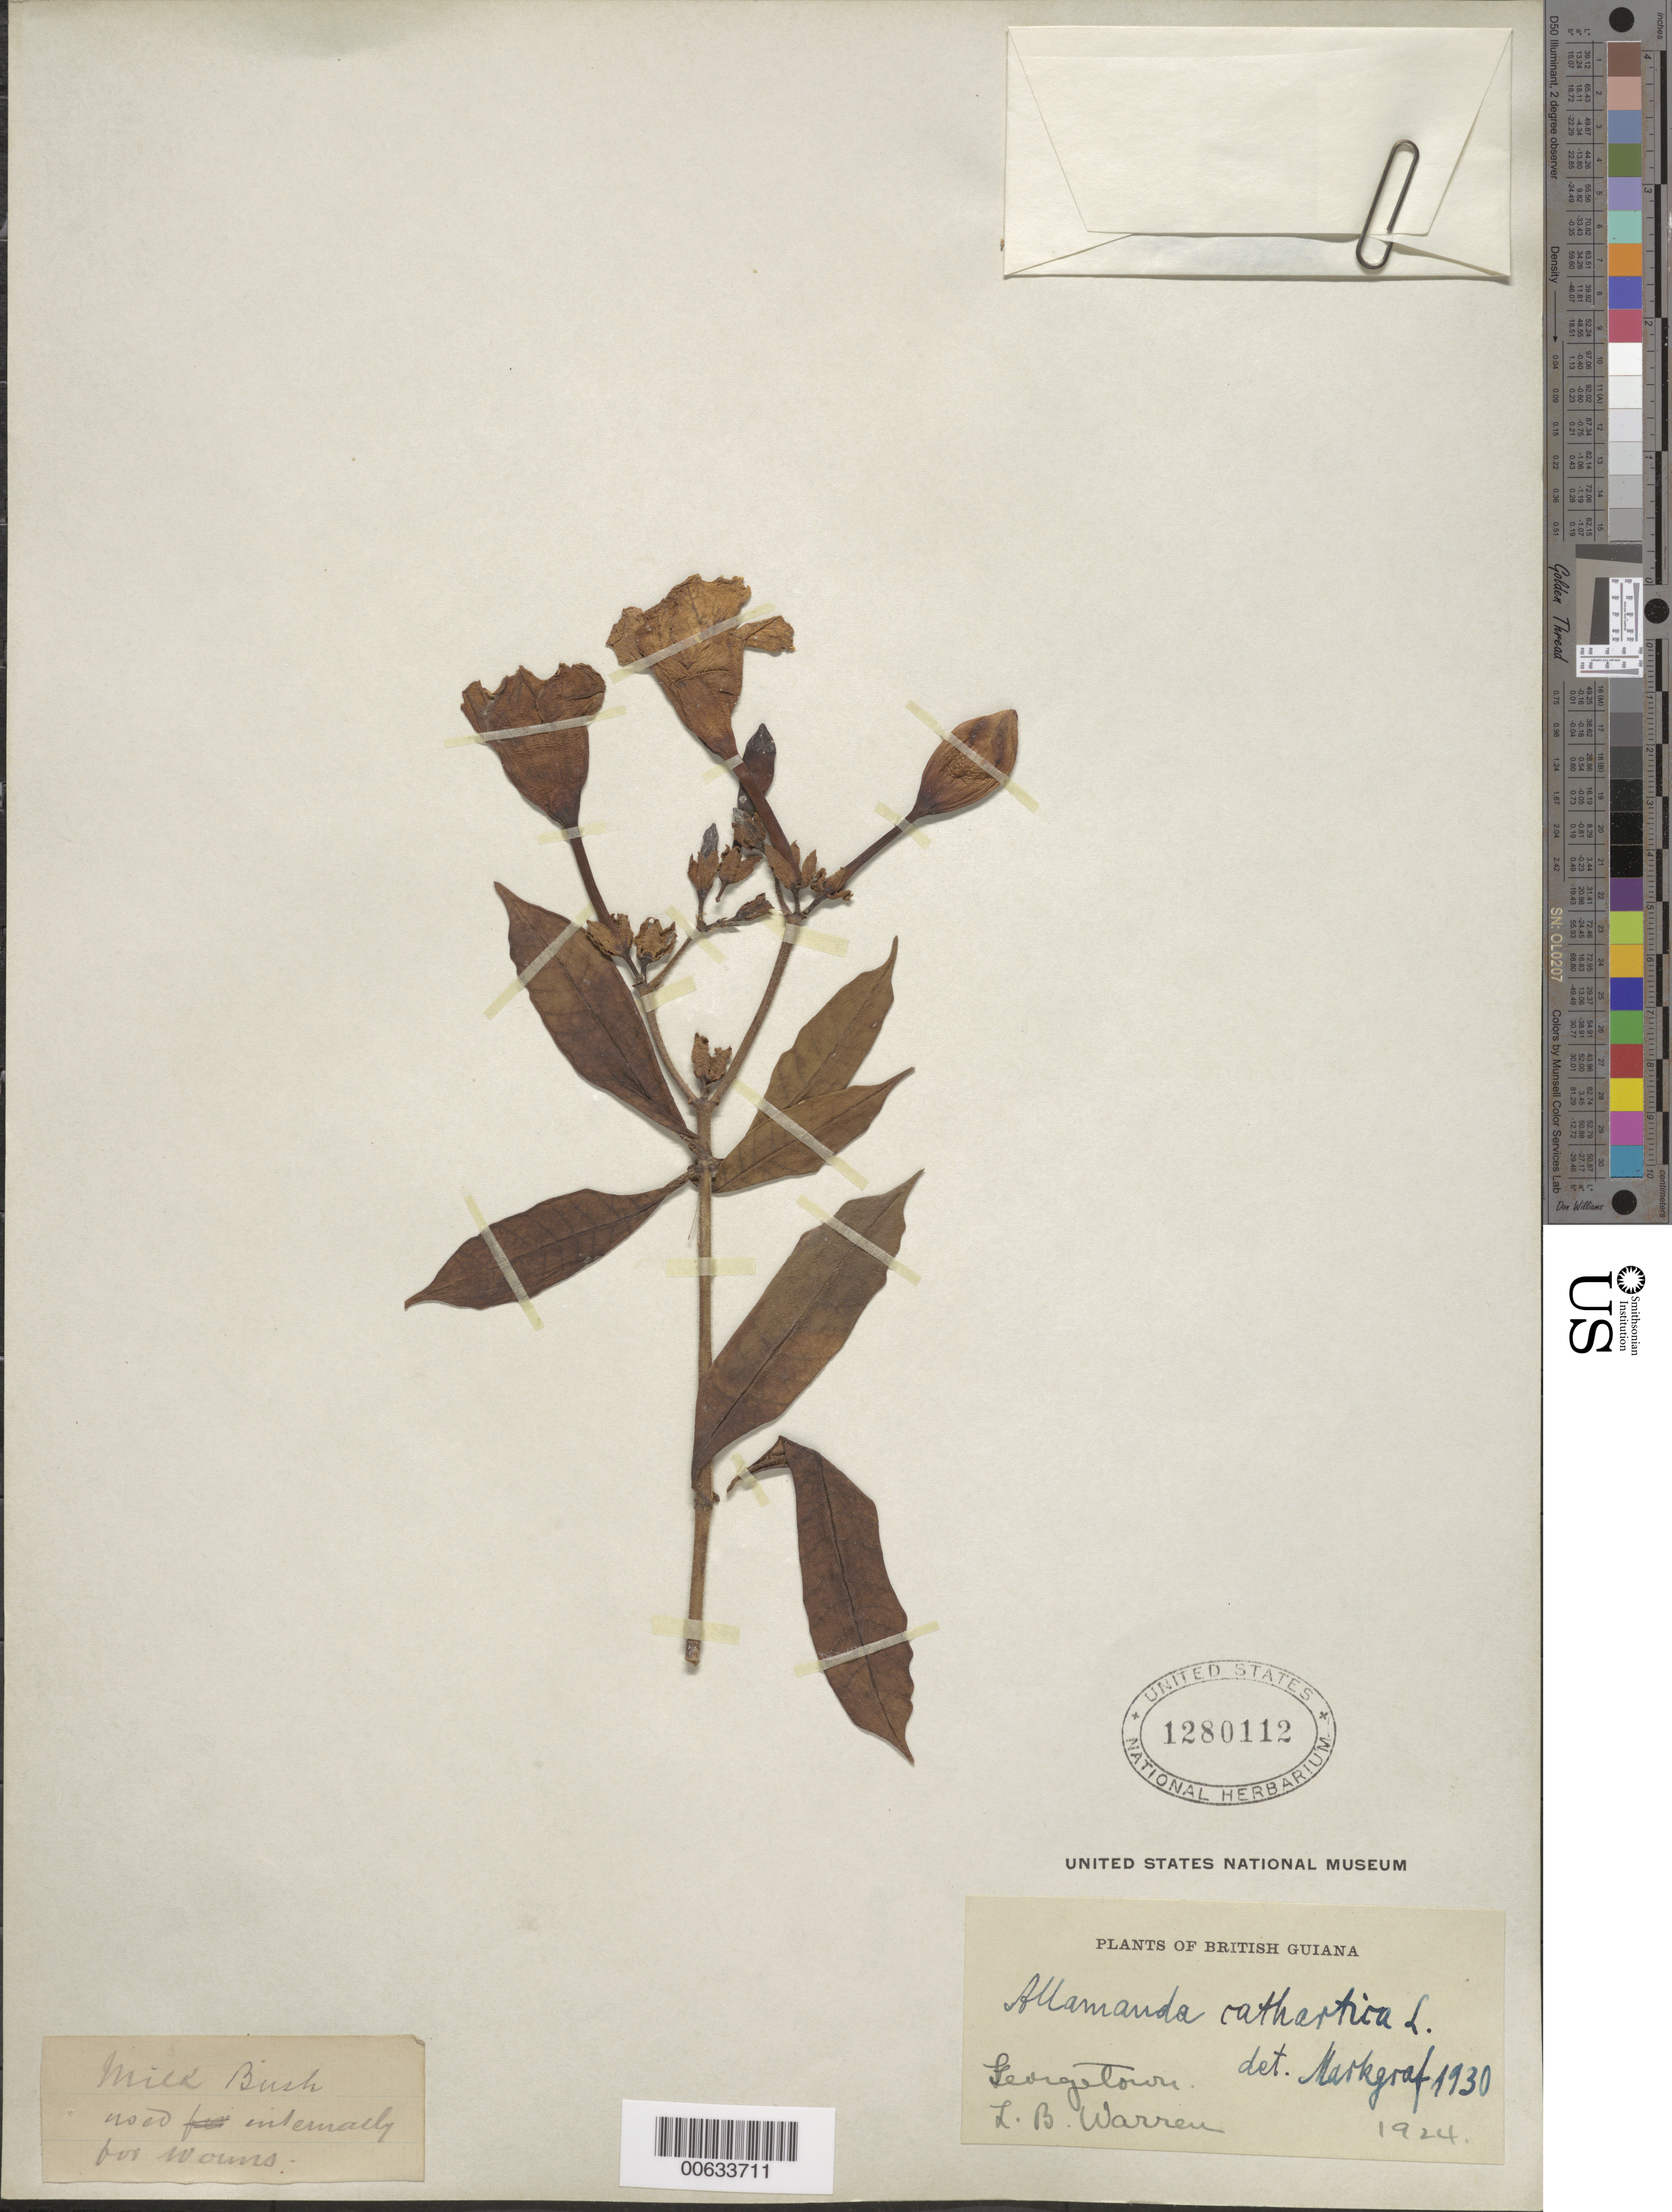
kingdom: Plantae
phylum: Tracheophyta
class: Magnoliopsida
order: Gentianales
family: Apocynaceae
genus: Allamanda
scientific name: Allamanda cathartica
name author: L.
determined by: Markgraf, Friedrich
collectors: L. Warren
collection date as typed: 1924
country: Guyana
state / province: Demerara-Mahaica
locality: Georgetown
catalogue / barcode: US 1280112